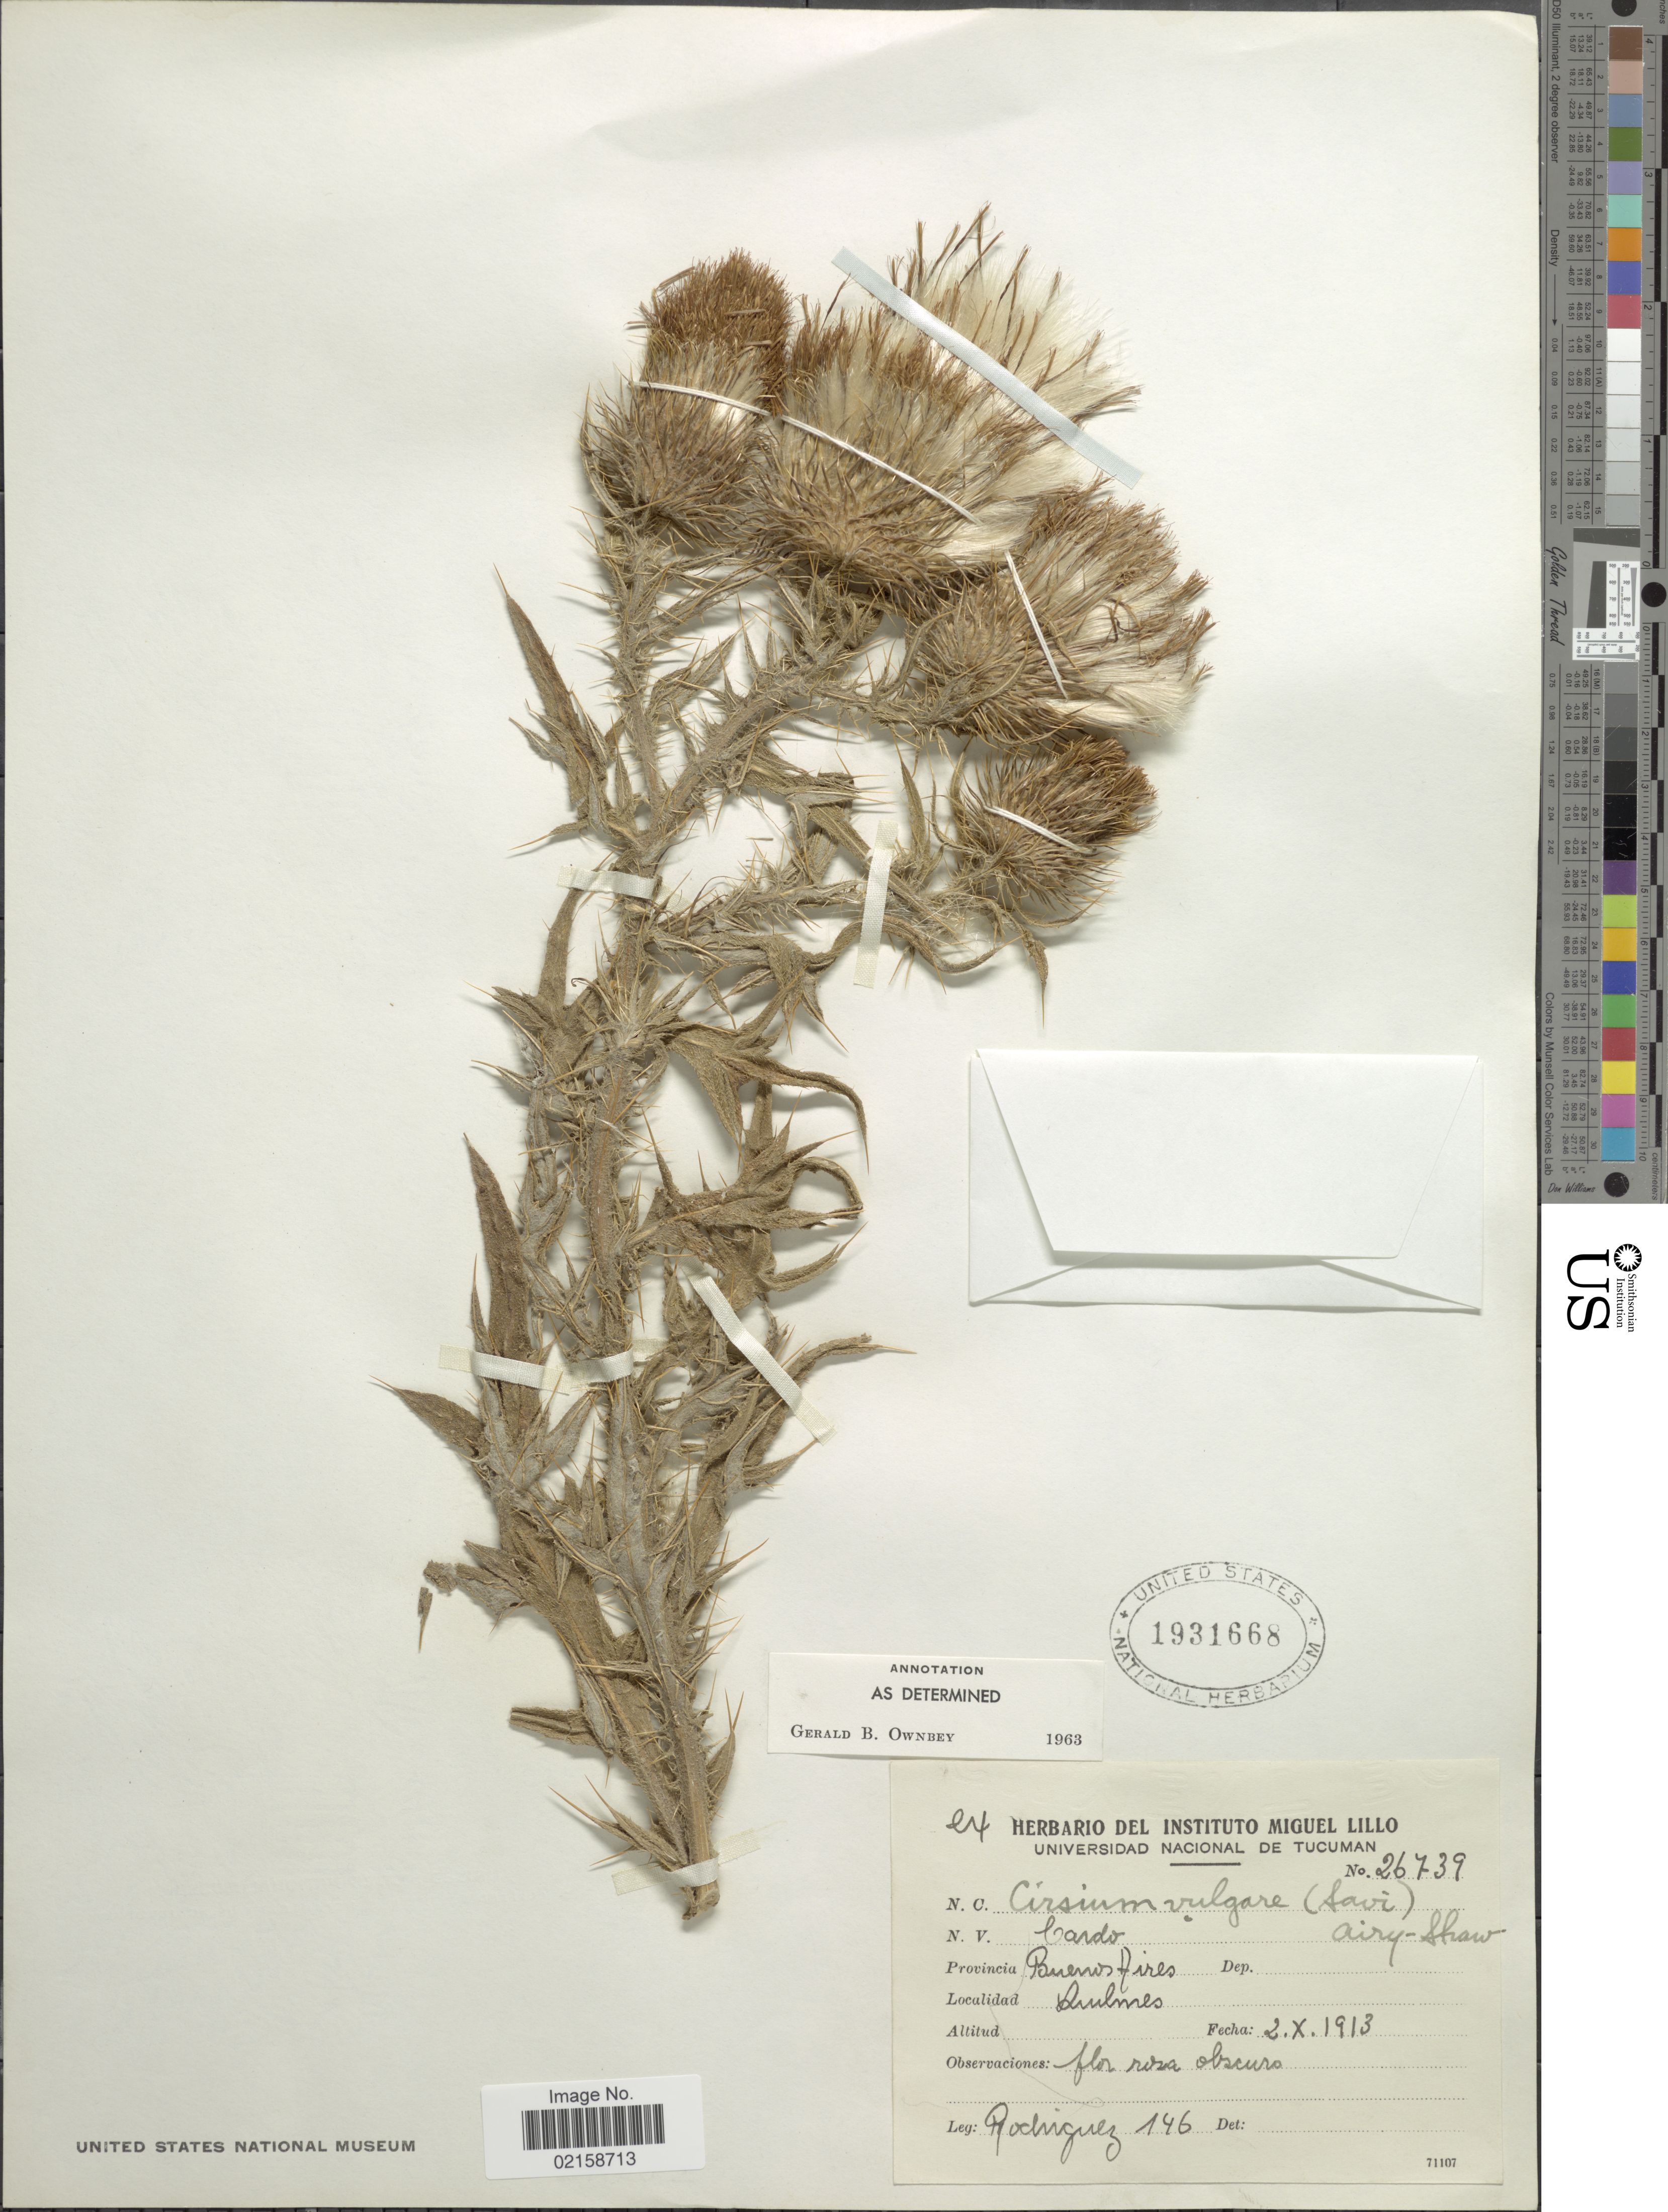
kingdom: Plantae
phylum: Tracheophyta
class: Magnoliopsida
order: Asterales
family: Asteraceae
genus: Cirsium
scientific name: Cirsium vulgare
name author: (Savi) Ten.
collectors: Rodriguez, --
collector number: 146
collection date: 1913-10-02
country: Argentina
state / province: Buenos Aires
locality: Quilmes.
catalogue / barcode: US 1931668